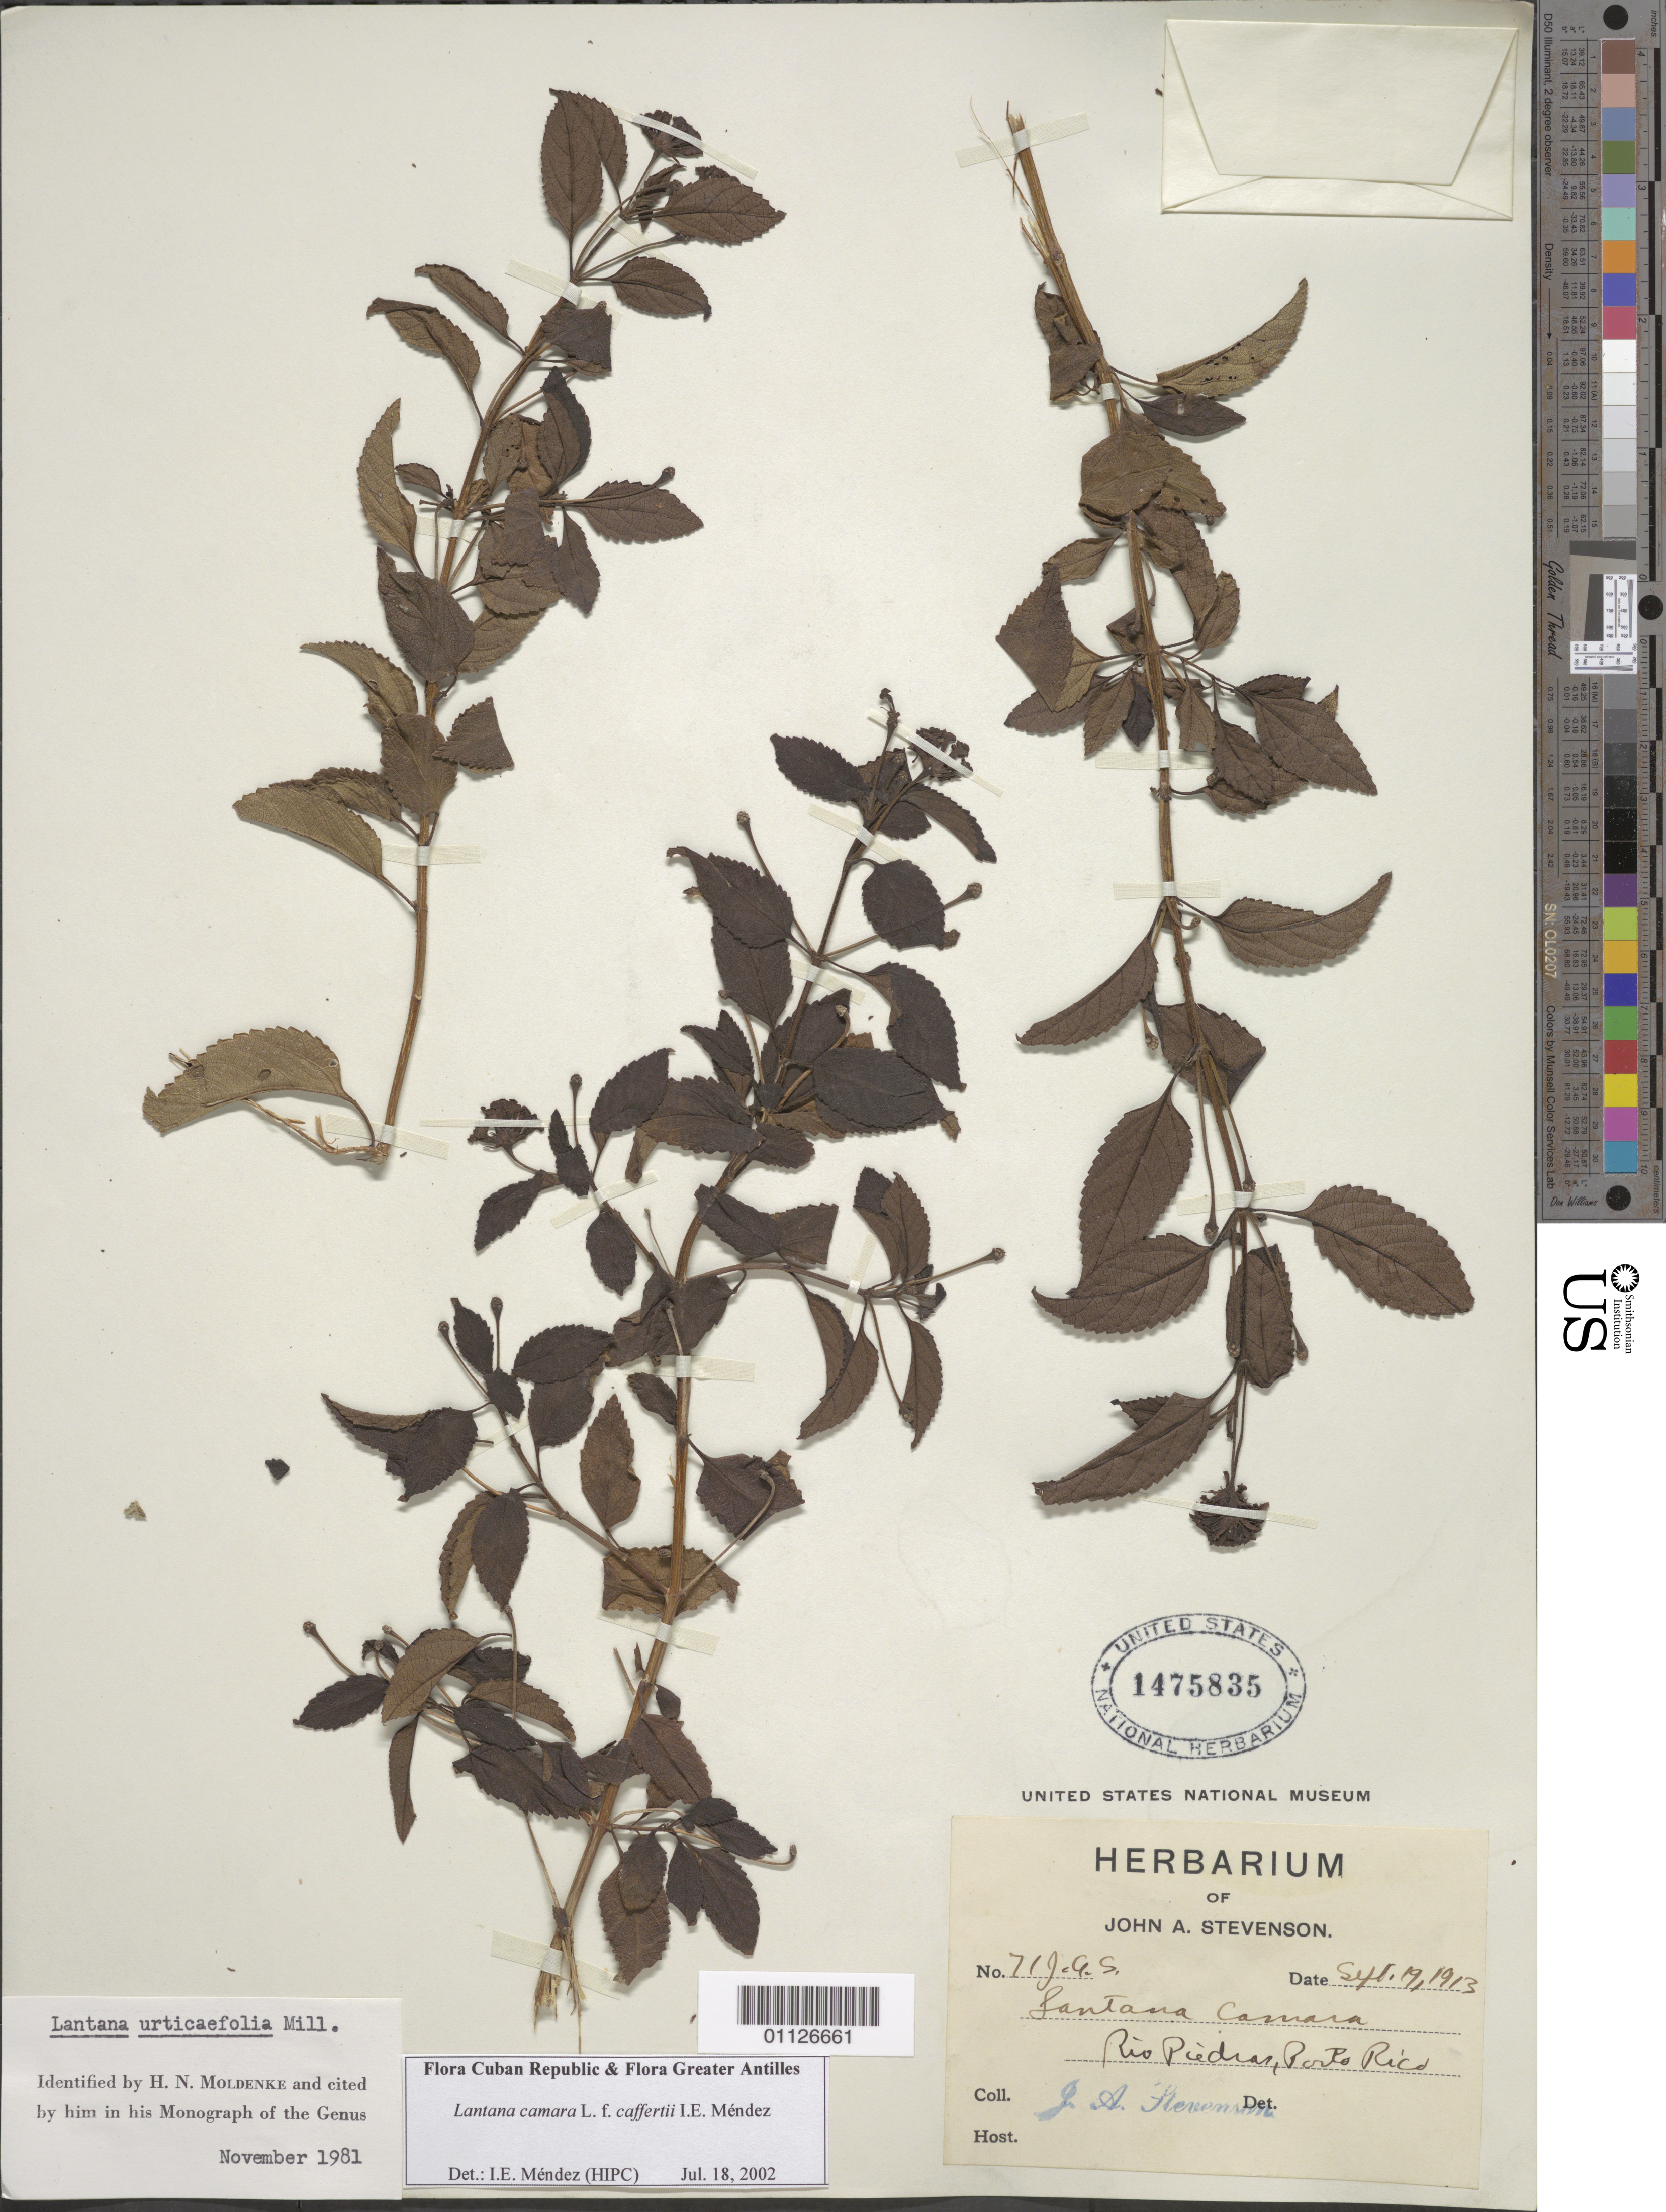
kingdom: Plantae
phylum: Tracheophyta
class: Magnoliopsida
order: Lamiales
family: Verbenaceae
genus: Lantana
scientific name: Lantana camara f. caffertyi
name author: I.E. Méndez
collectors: J. Stevenson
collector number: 71 J.A.S.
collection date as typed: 19 Sep 1913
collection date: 1913-09-19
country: Puerto Rico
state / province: San Juan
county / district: Río Piedras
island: Puerto Rico I.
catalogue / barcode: US 1475835